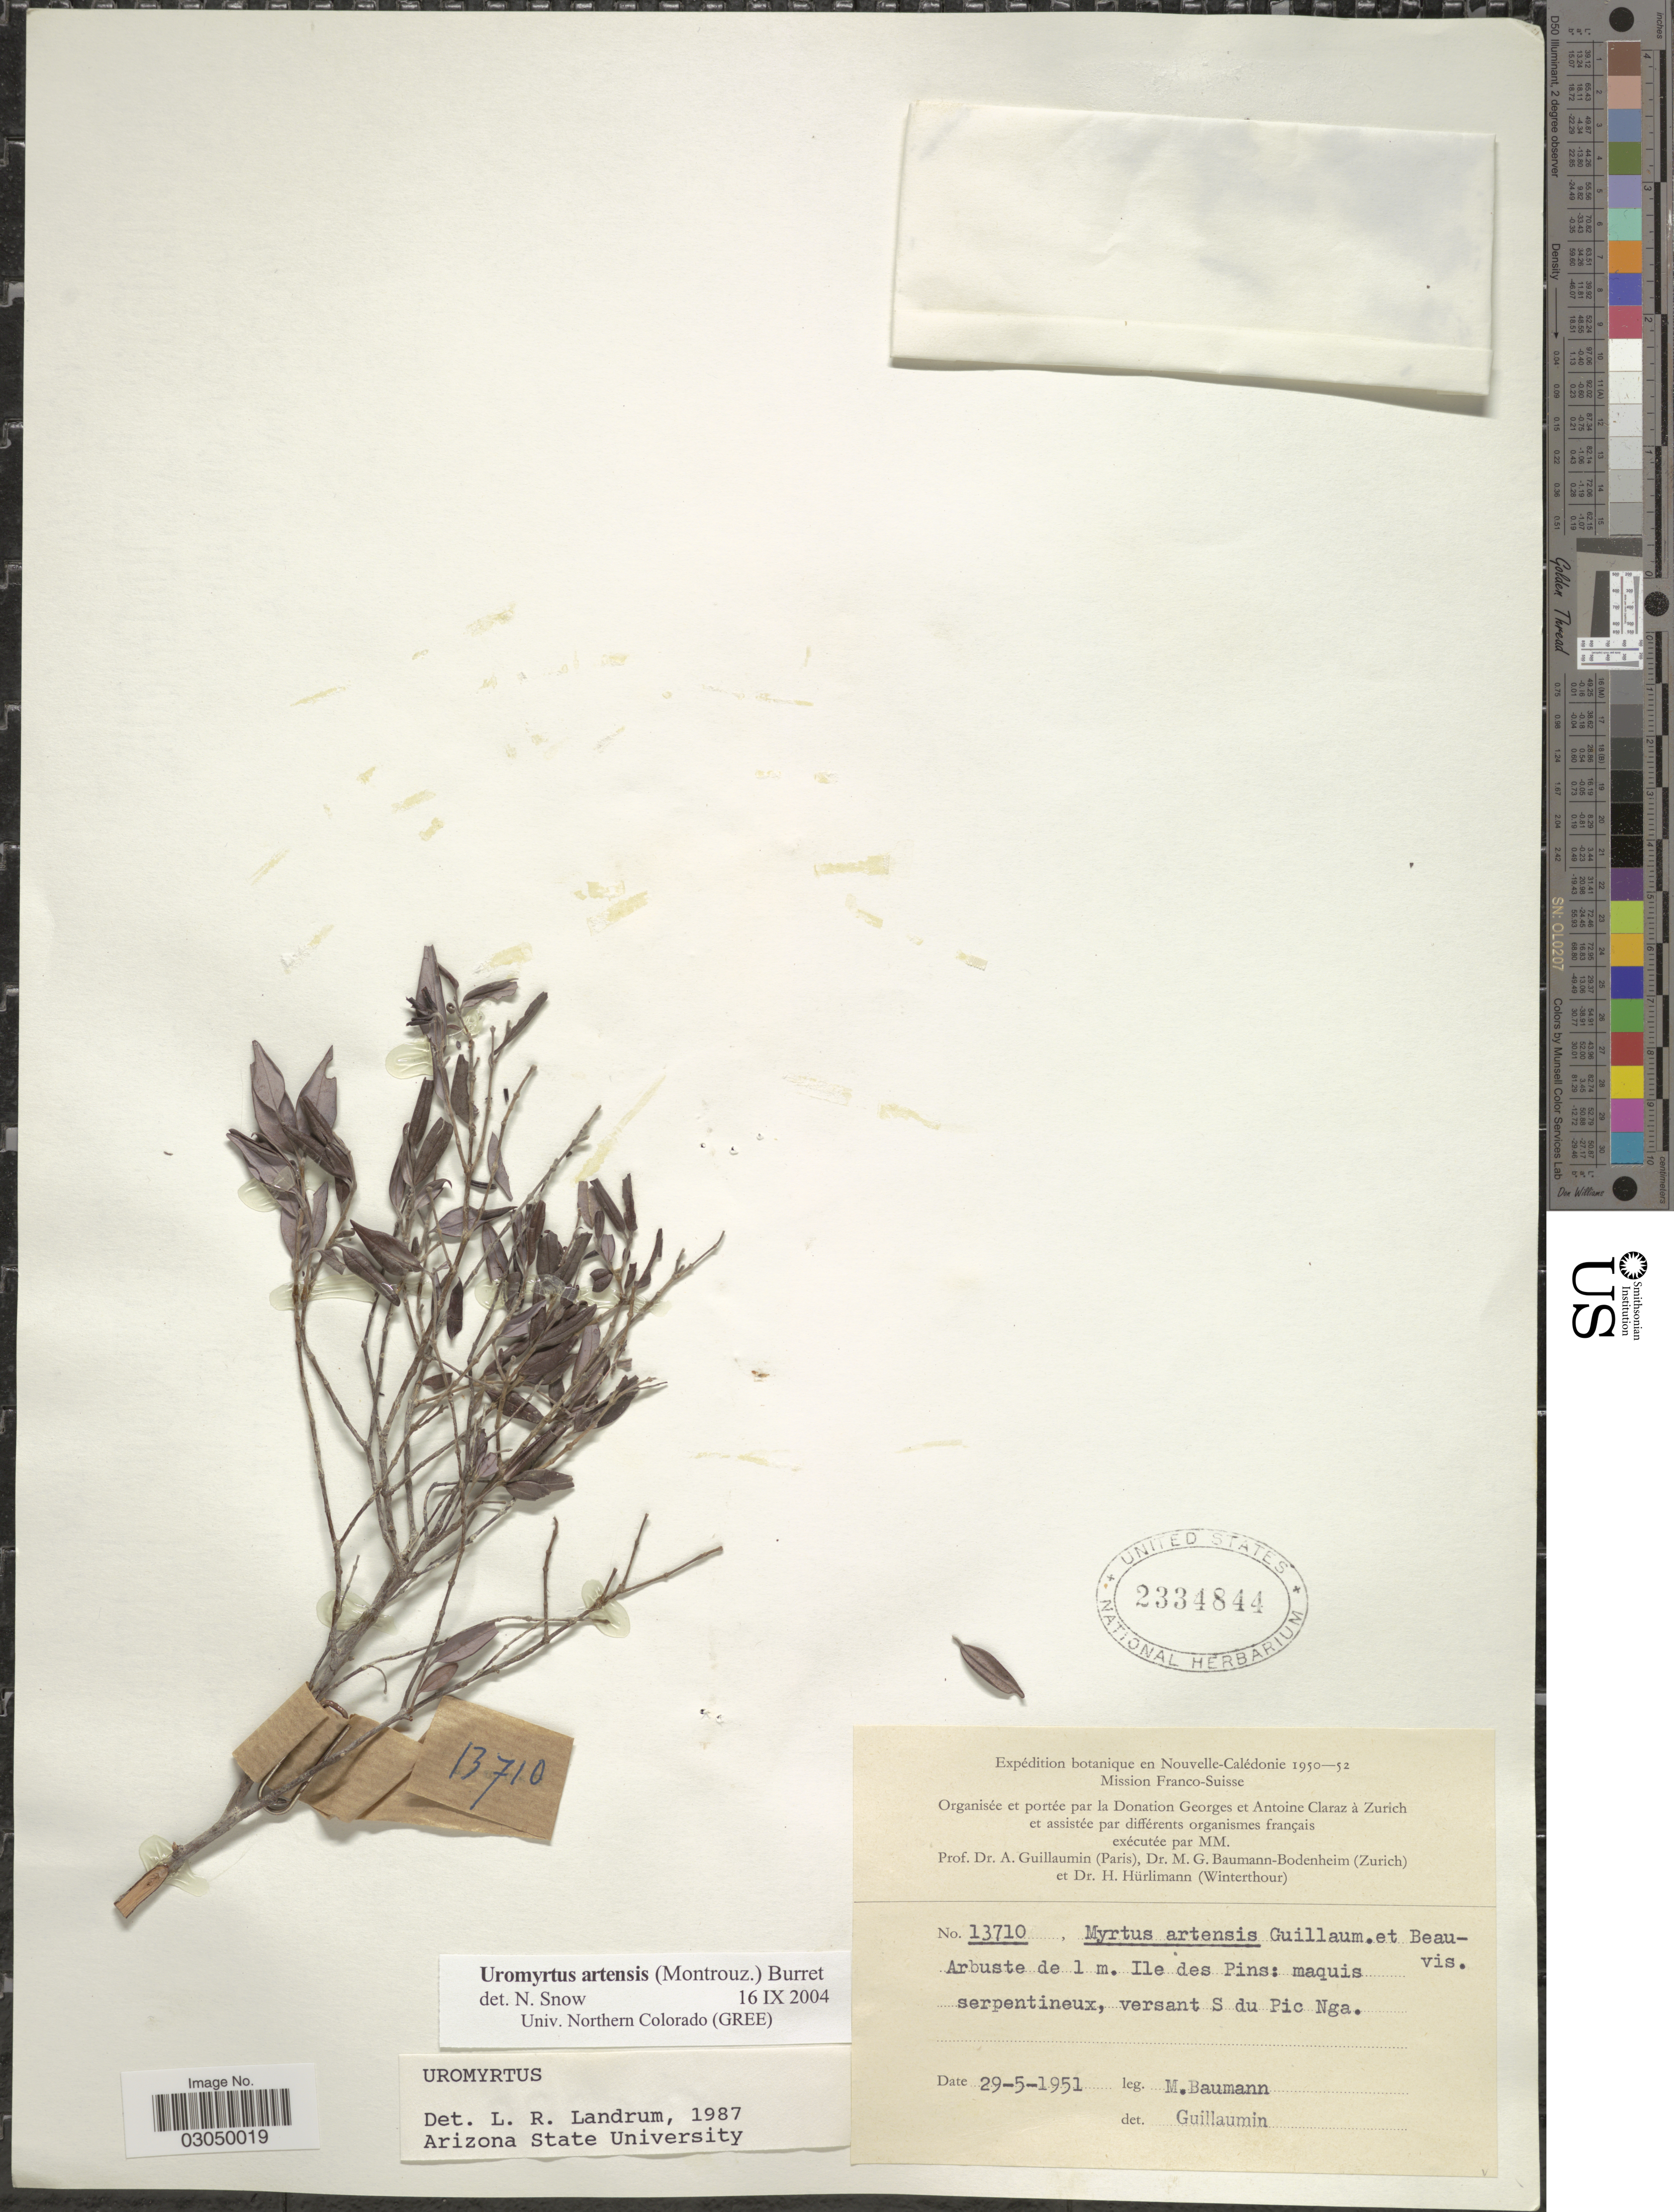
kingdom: Plantae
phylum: Tracheophyta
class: Magnoliopsida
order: Myrtales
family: Myrtaceae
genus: Uromyrtus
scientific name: Uromyrtus artensis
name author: (Montrouz.) Burret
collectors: M. Baumann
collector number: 13710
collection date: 1951-05-29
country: New Caledonia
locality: En Nouvelle-Calédonie. Ile des Pins: maquis serpentineux, versant S du Pic Nga.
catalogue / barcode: US 2334844